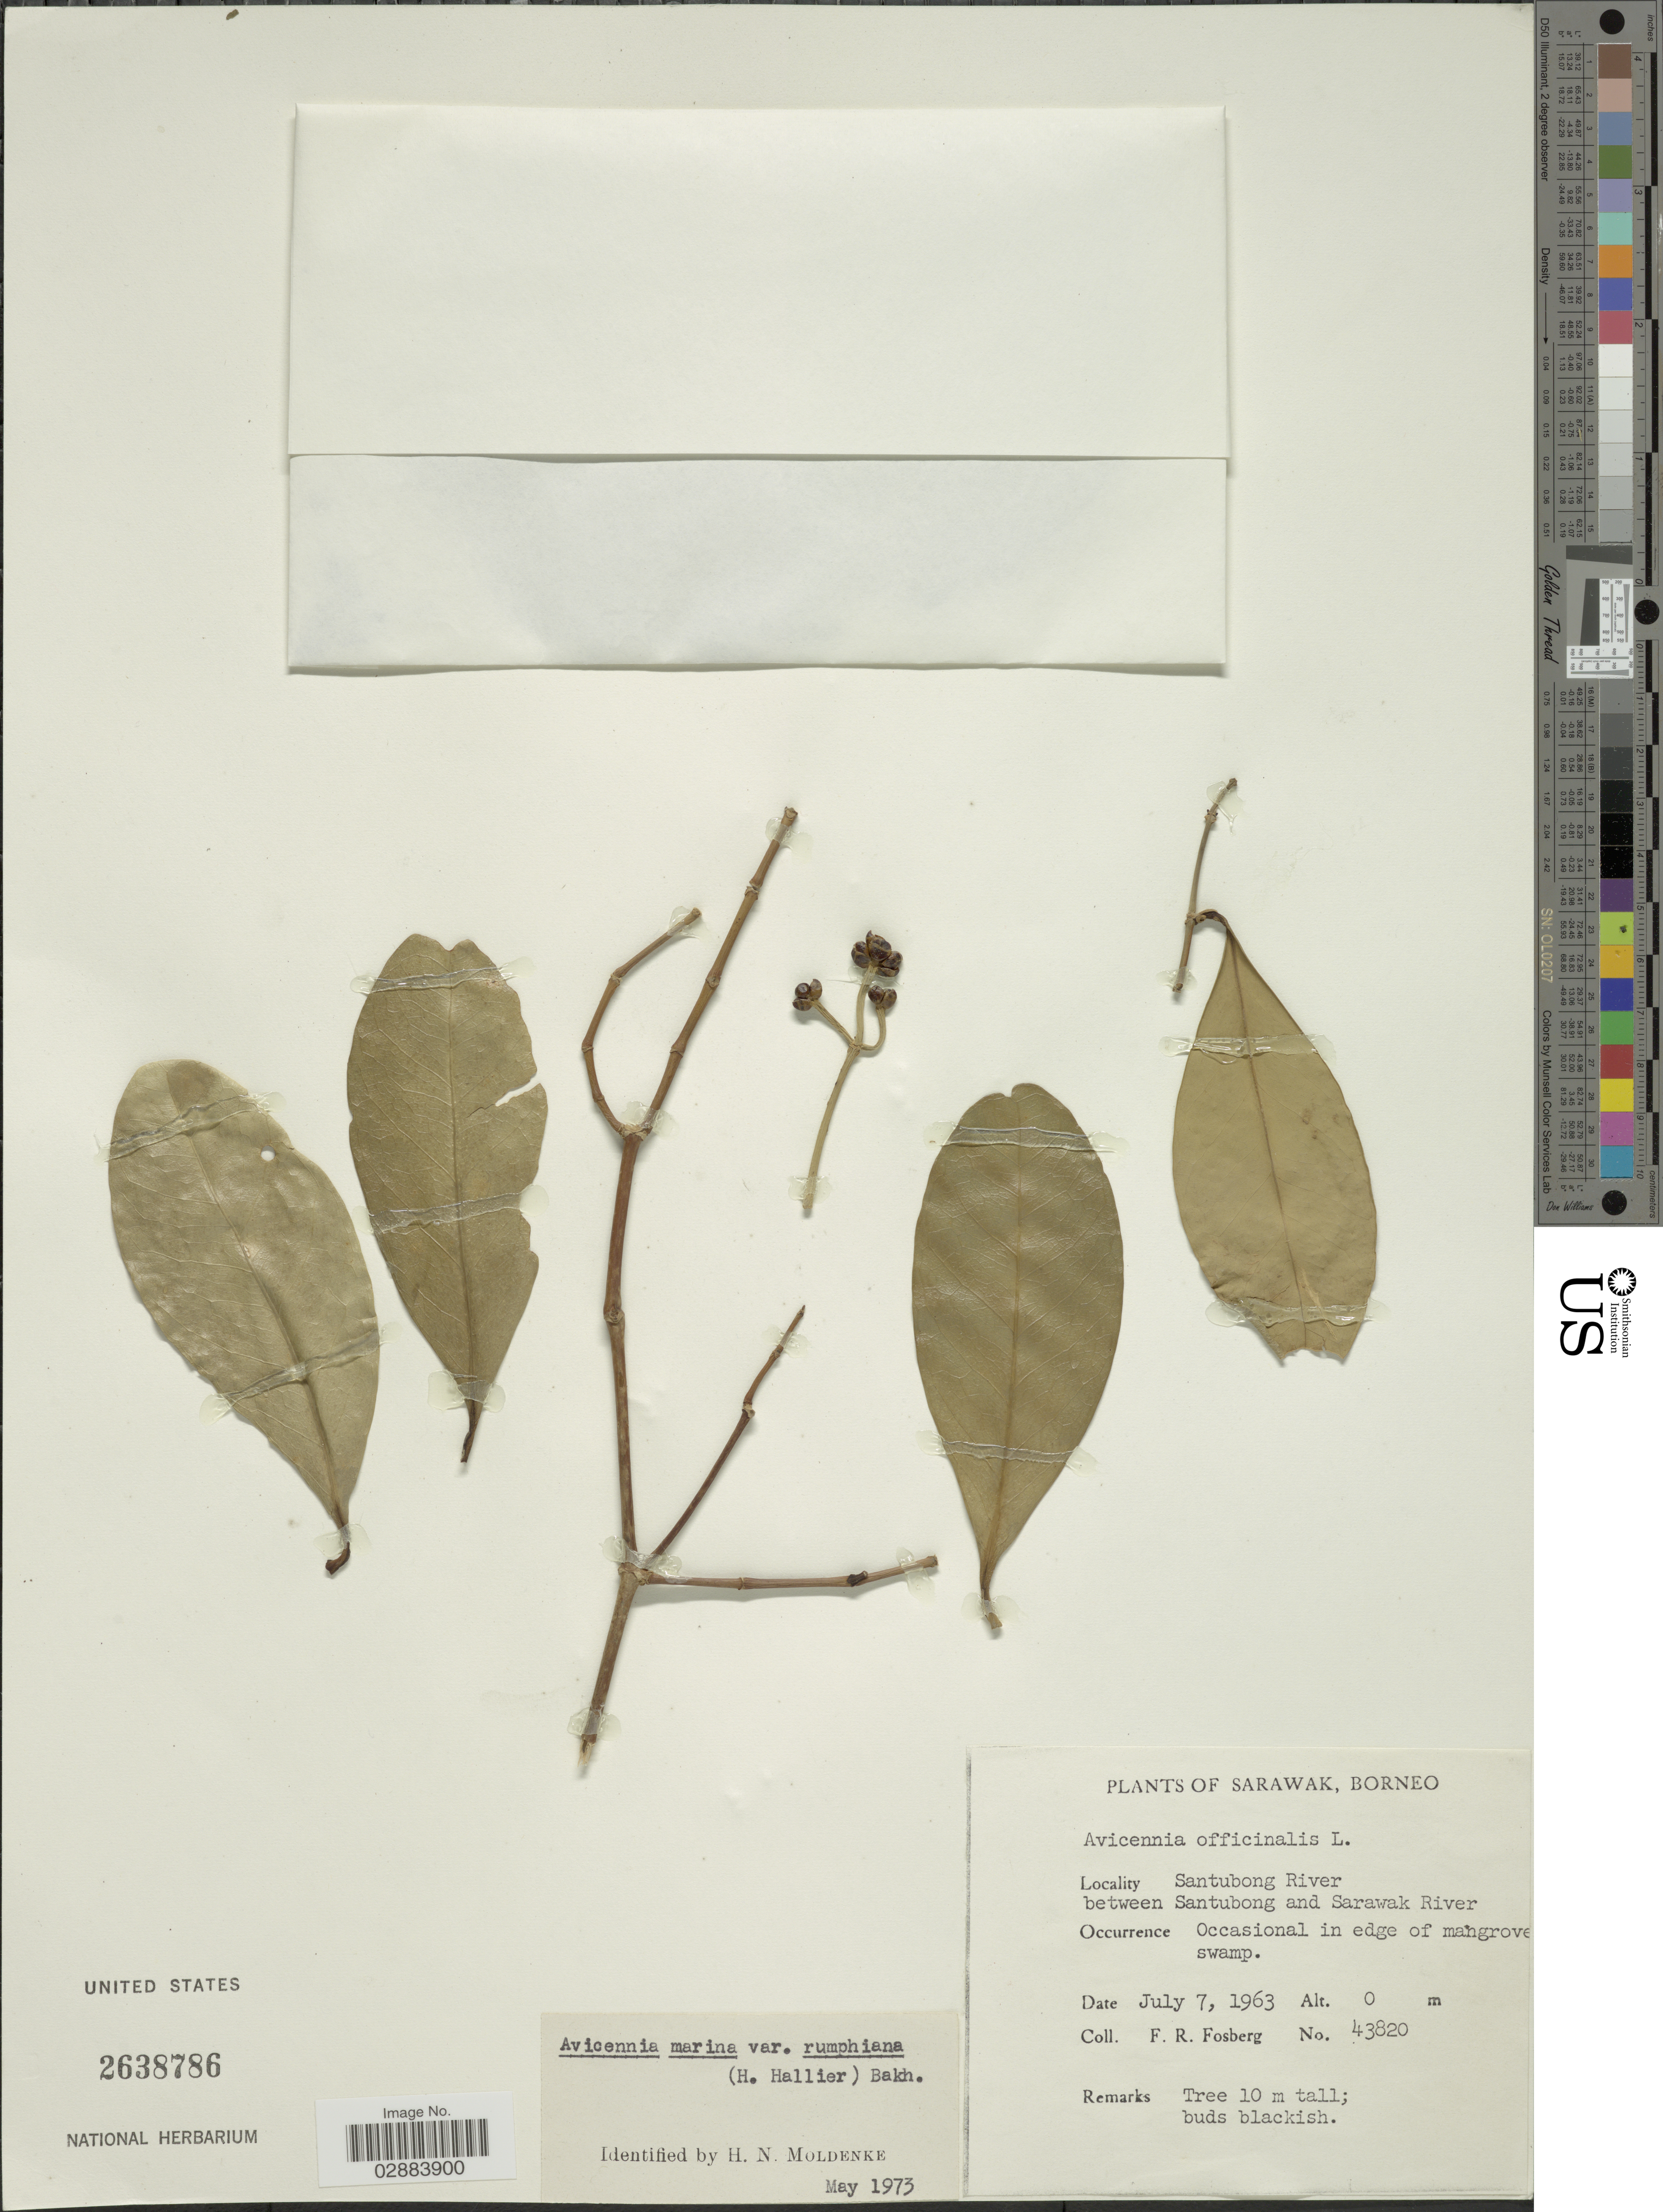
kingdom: Plantae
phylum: Tracheophyta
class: Magnoliopsida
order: Lamiales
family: Acanthaceae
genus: Avicennia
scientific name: Avicennia marina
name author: (Forssk.) Vierh.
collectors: F. R. Fosberg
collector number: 43820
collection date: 1963-07-07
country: Malaysia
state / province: Sarawak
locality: Borneo. Santubong River. Between Santubong and Sarawak River.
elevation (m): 0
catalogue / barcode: US 2638786